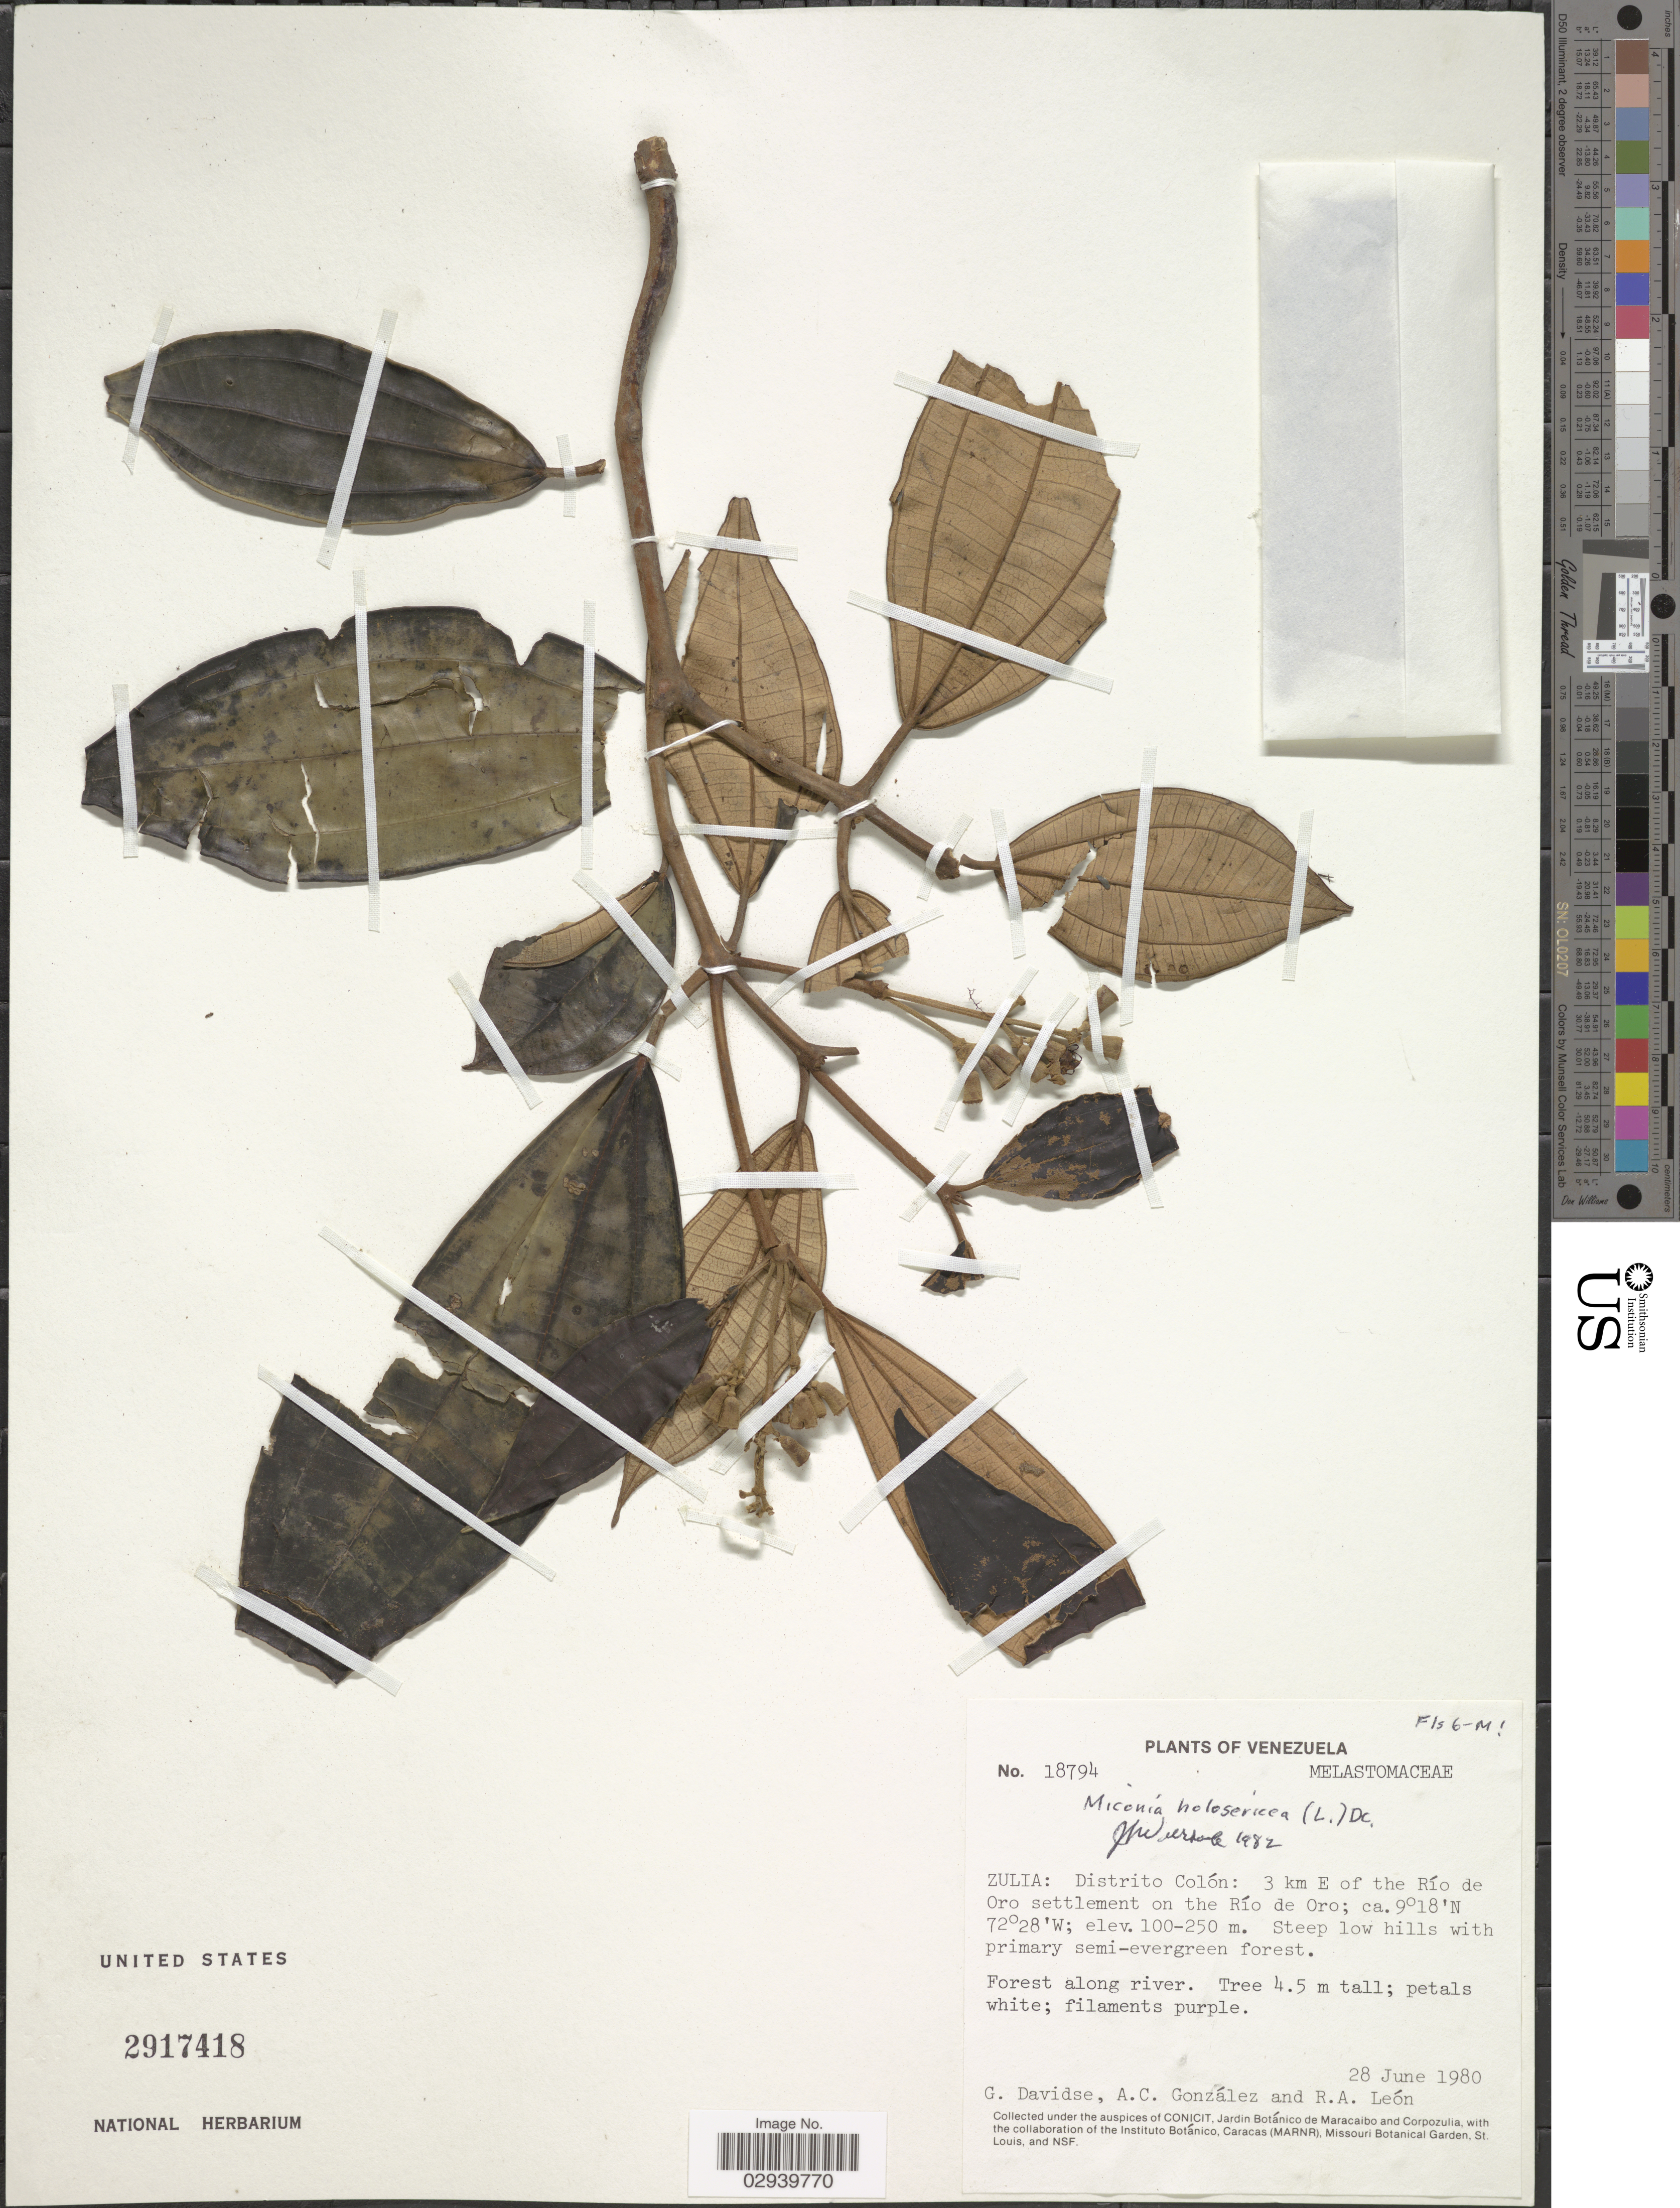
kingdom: Plantae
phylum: Tracheophyta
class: Magnoliopsida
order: Myrtales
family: Melastomataceae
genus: Miconia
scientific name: Miconia holosericea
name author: (L.) DC.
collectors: G. Davidse, A. C. González & R. A. León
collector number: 18794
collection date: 1980-06-28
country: Venezuela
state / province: Zulia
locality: Zulia: Distrito Colón: 3 km E of the Río de Oro settlement on the Río de Oro.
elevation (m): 100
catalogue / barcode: US 2917418